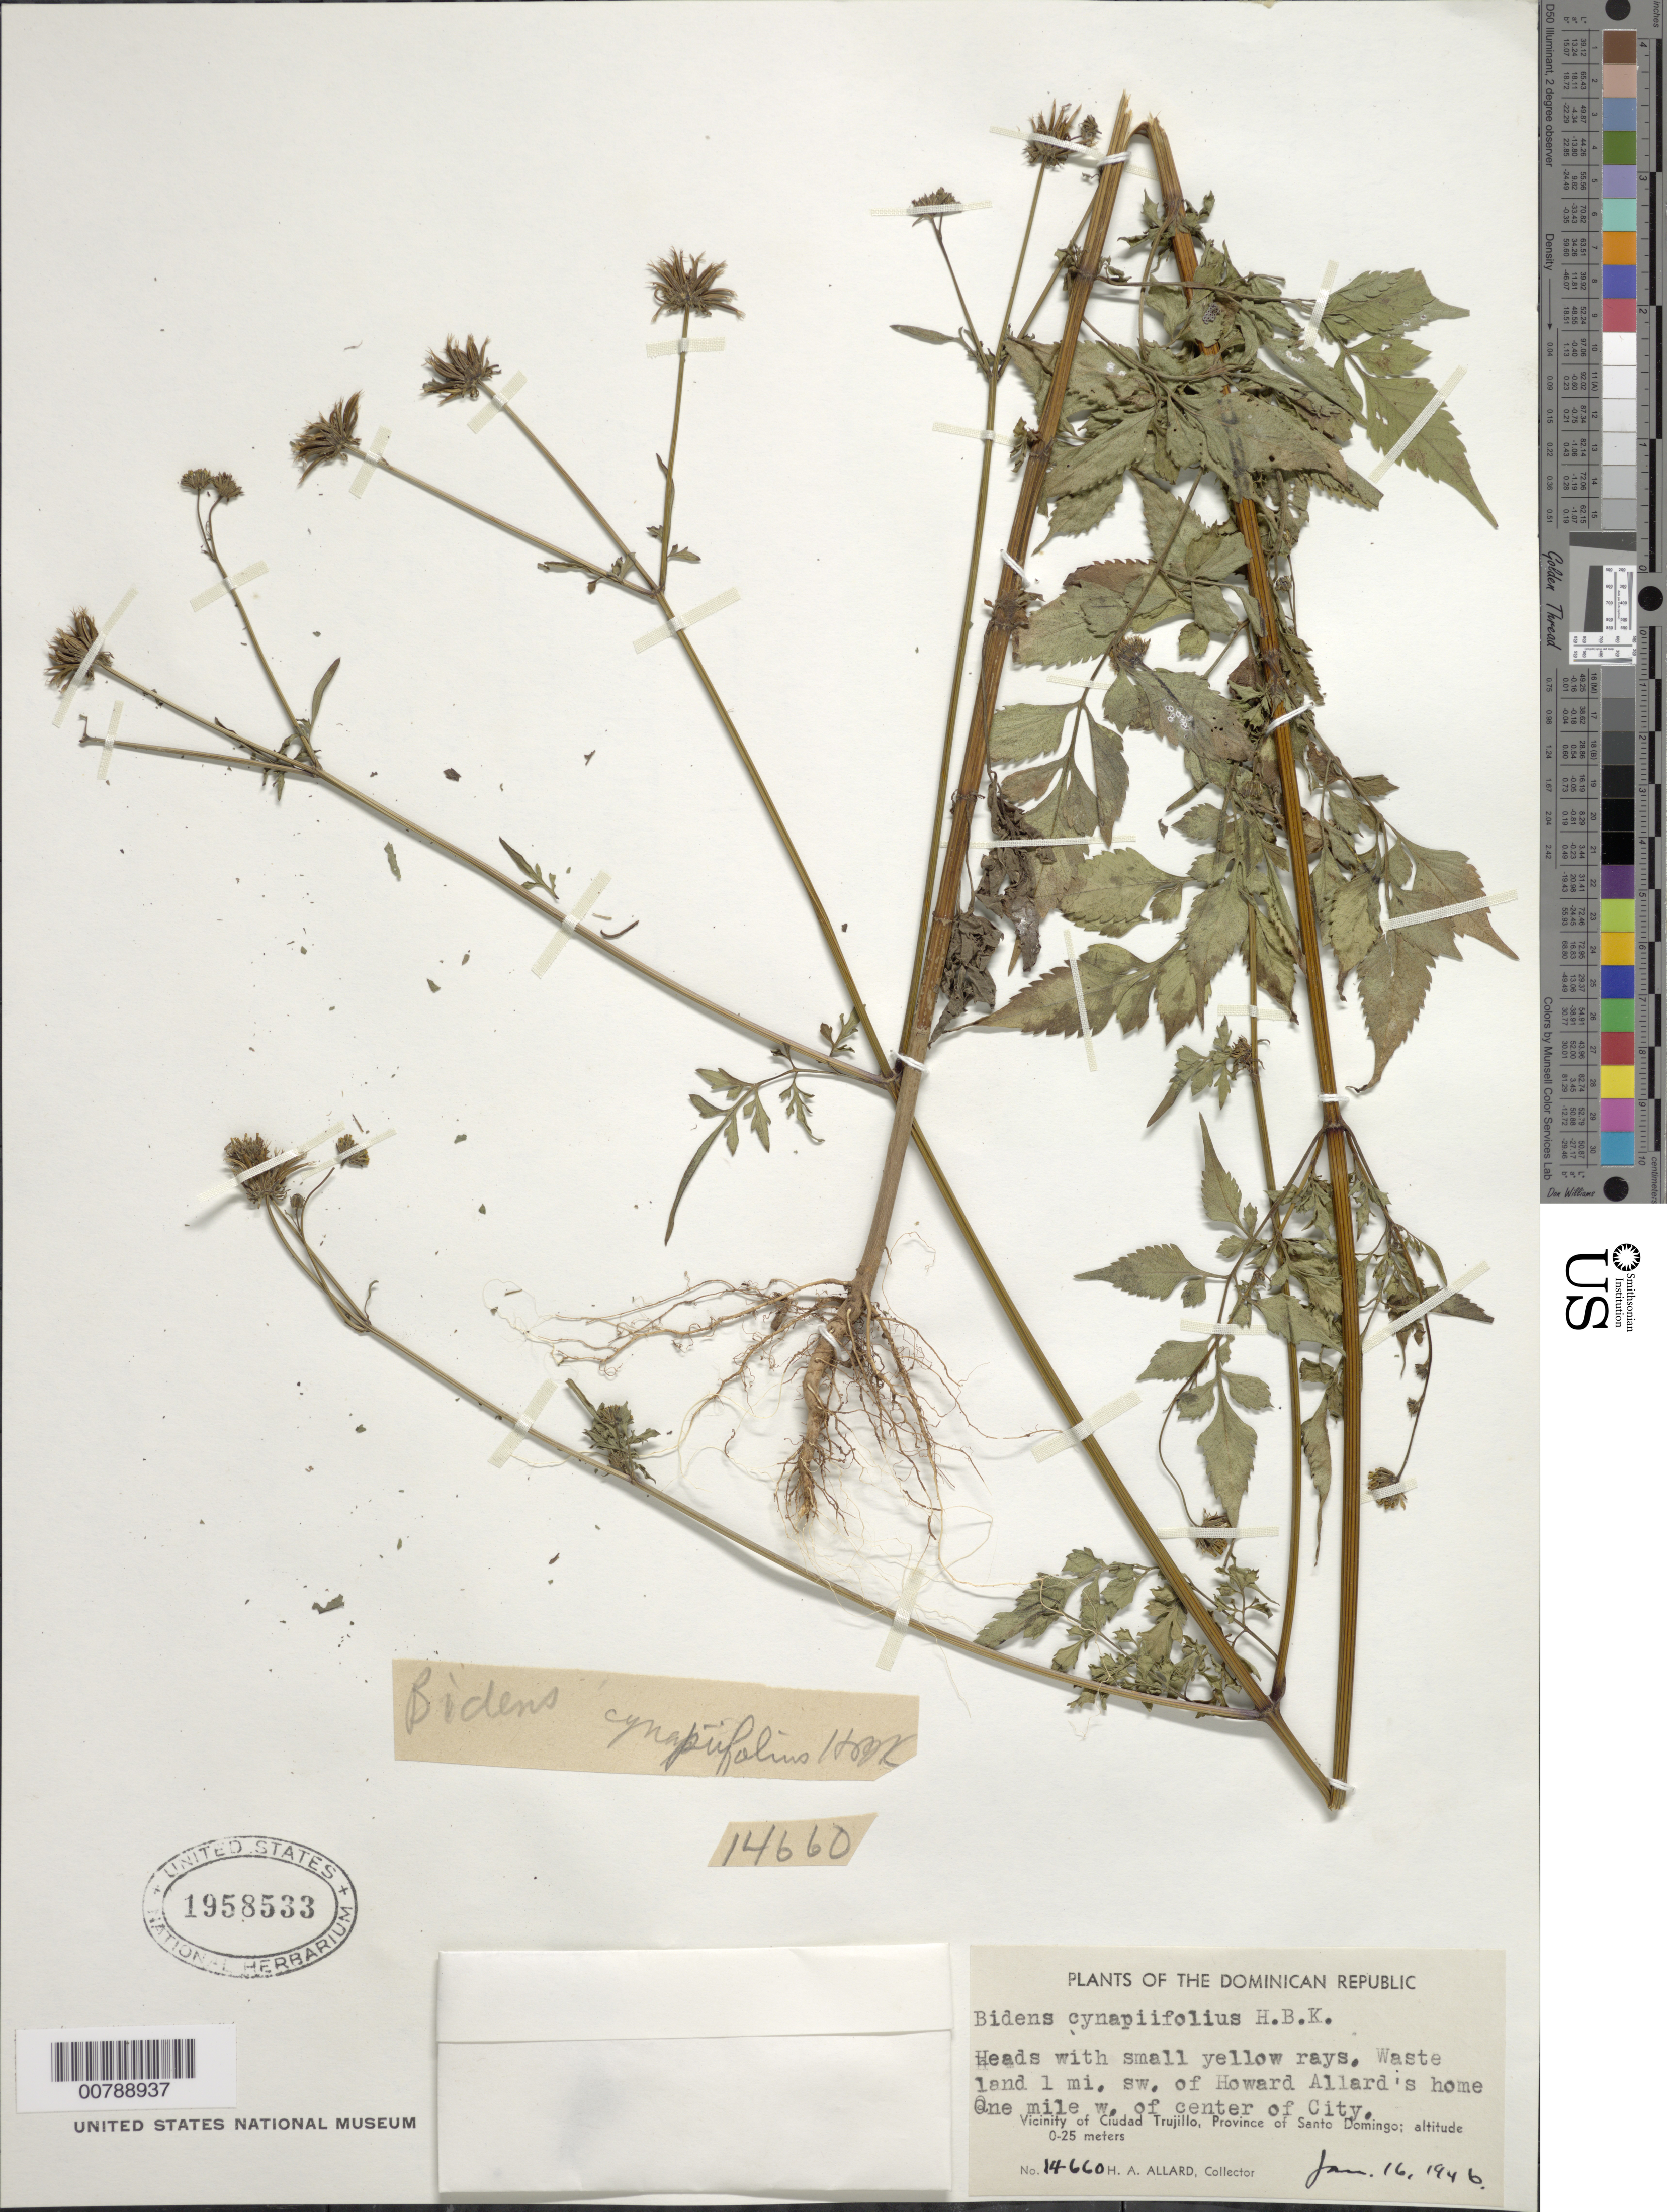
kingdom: Plantae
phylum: Tracheophyta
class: Magnoliopsida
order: Asterales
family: Asteraceae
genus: Bidens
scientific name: Bidens cynapiifolia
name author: Kunth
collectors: H. A. Allard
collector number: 14660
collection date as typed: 16 Jan 1946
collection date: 1946-01-16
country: Dominican Republic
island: Hispaniola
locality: Vicinity of Ciudad Trujillo, Province of Santo Domingo. Waste land 1 mi SW of Howard Allard's home, 1 mile W of center of city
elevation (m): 0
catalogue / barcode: US 1958533